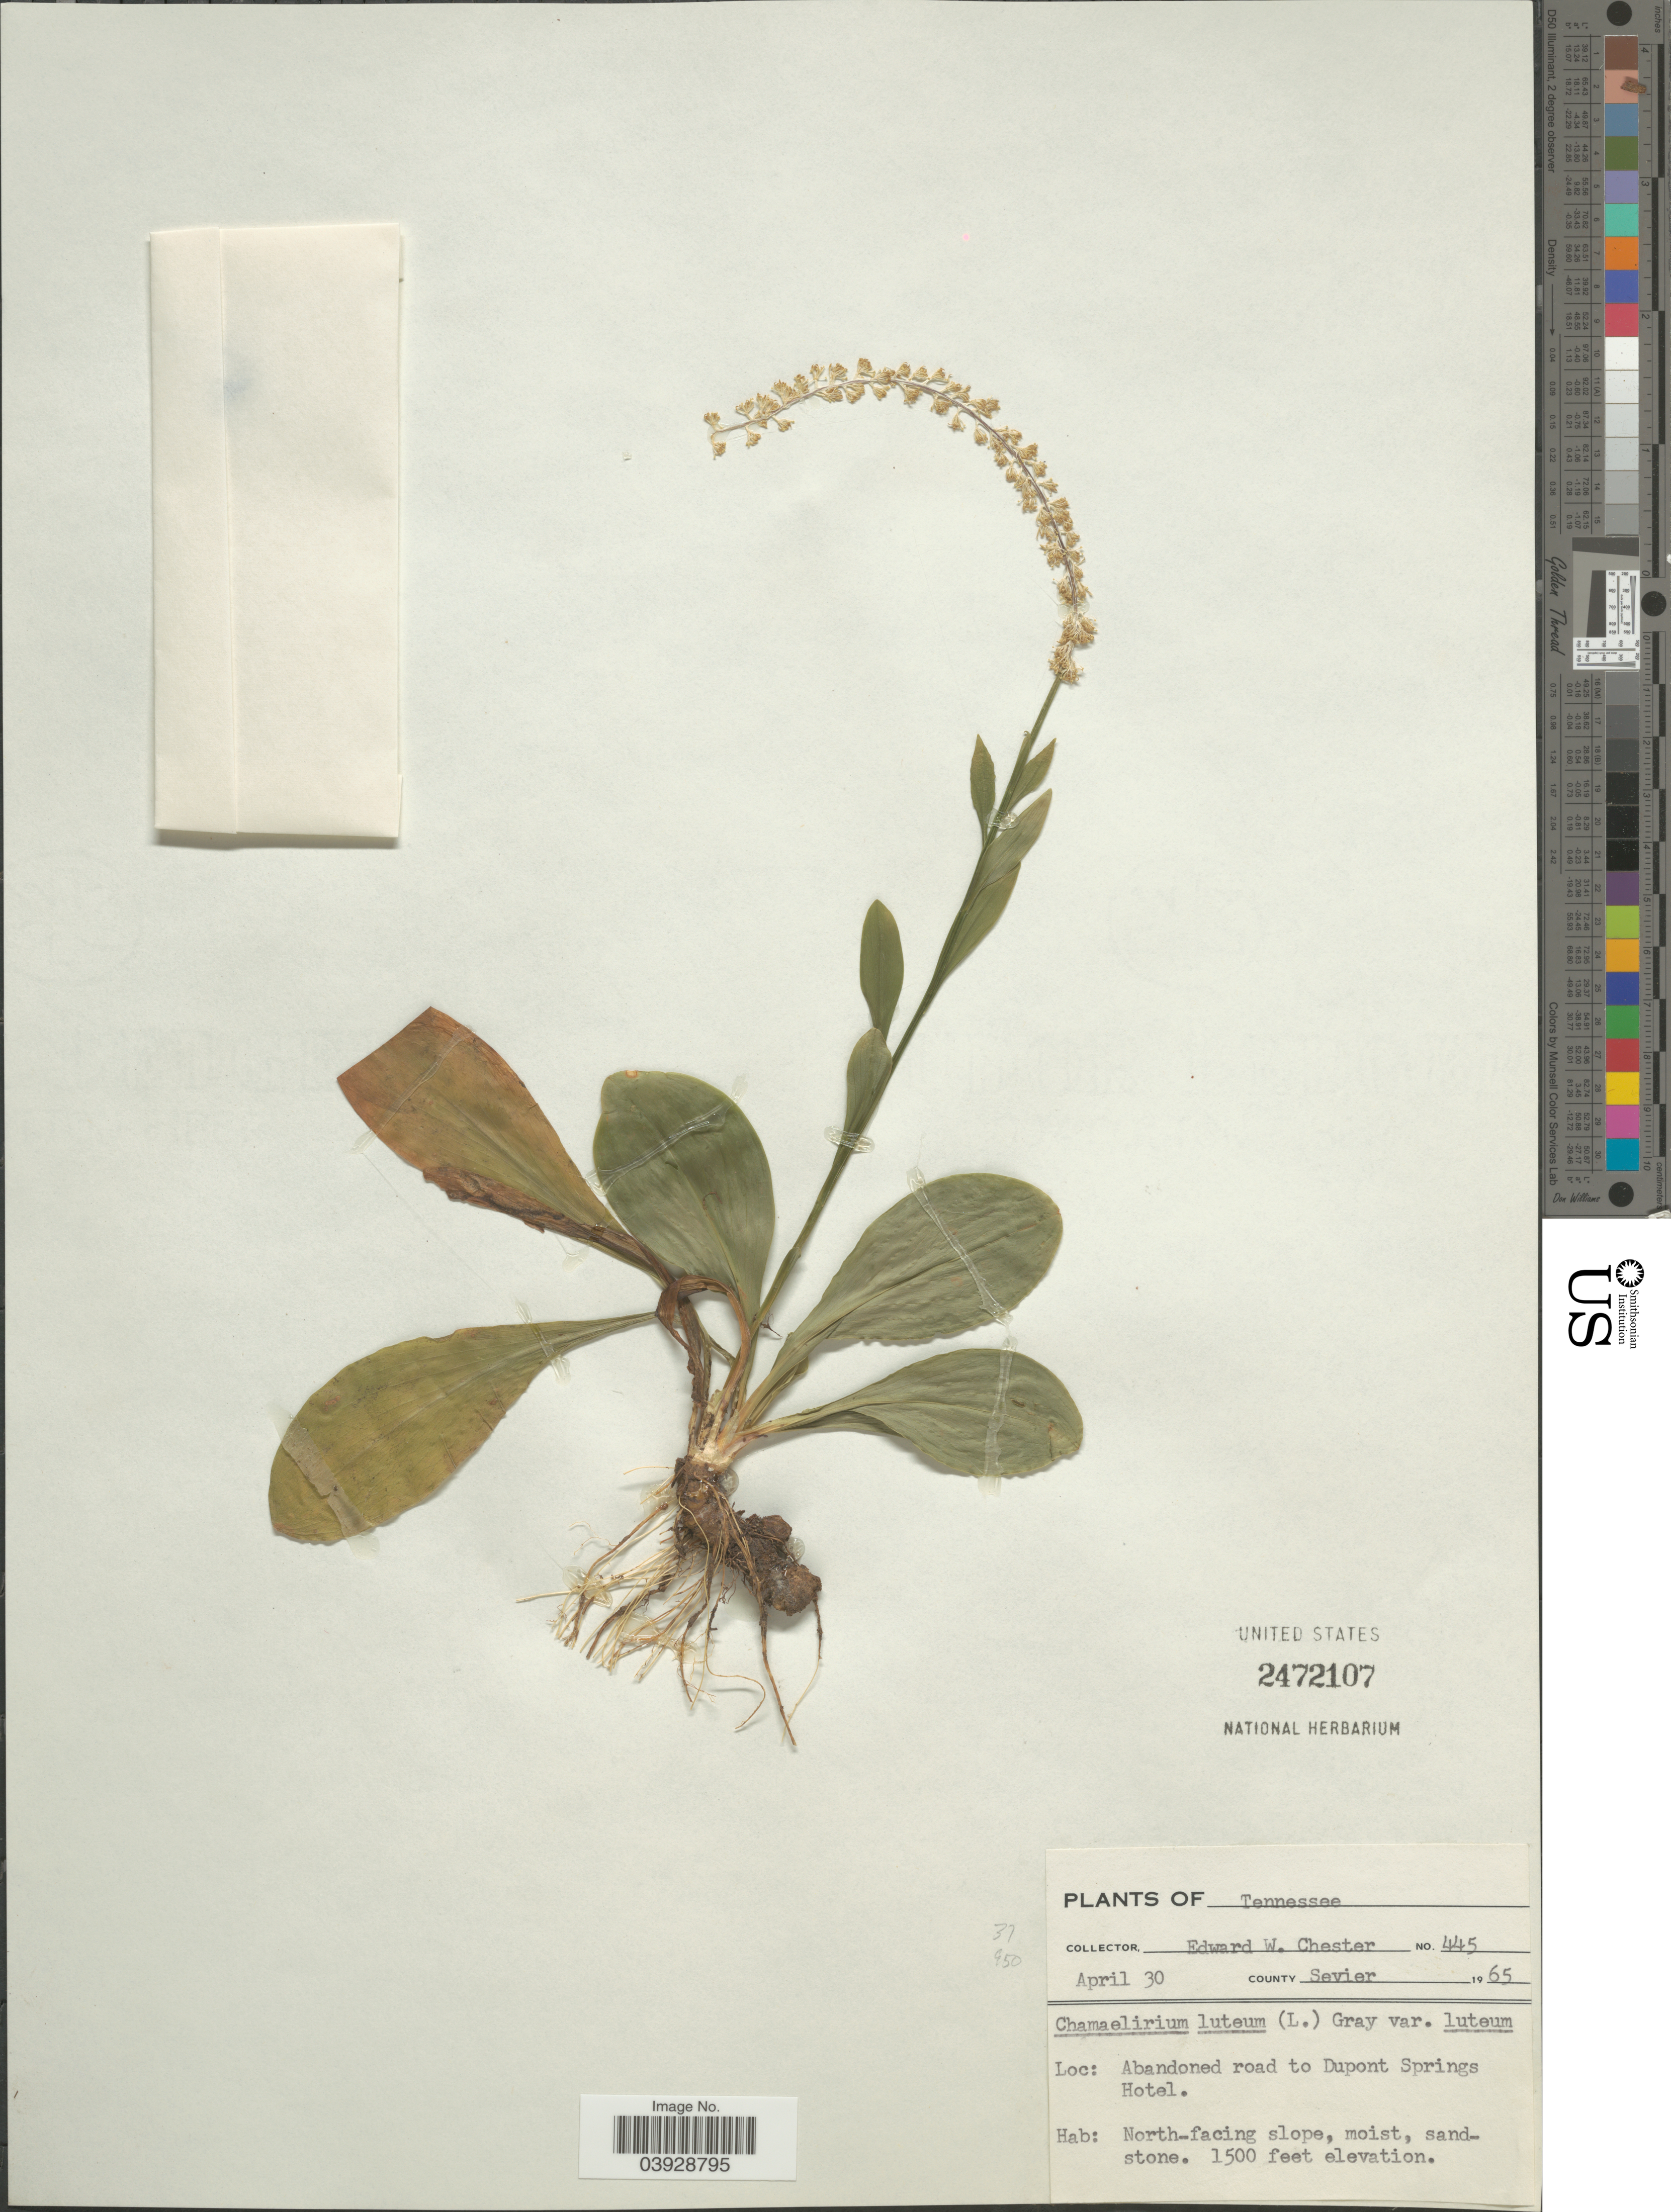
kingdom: Plantae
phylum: Tracheophyta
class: Liliopsida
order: Liliales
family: Melanthiaceae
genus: Chamaelirium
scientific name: Chamaelirium luteum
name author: (L.) A. Gray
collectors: E. W. Chester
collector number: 445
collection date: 1965-04-30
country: United States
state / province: Tennessee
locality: County Sevier. Abandoned road to Dupont Springs Hotel. North-facing slope.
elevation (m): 457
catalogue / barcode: US 2472107